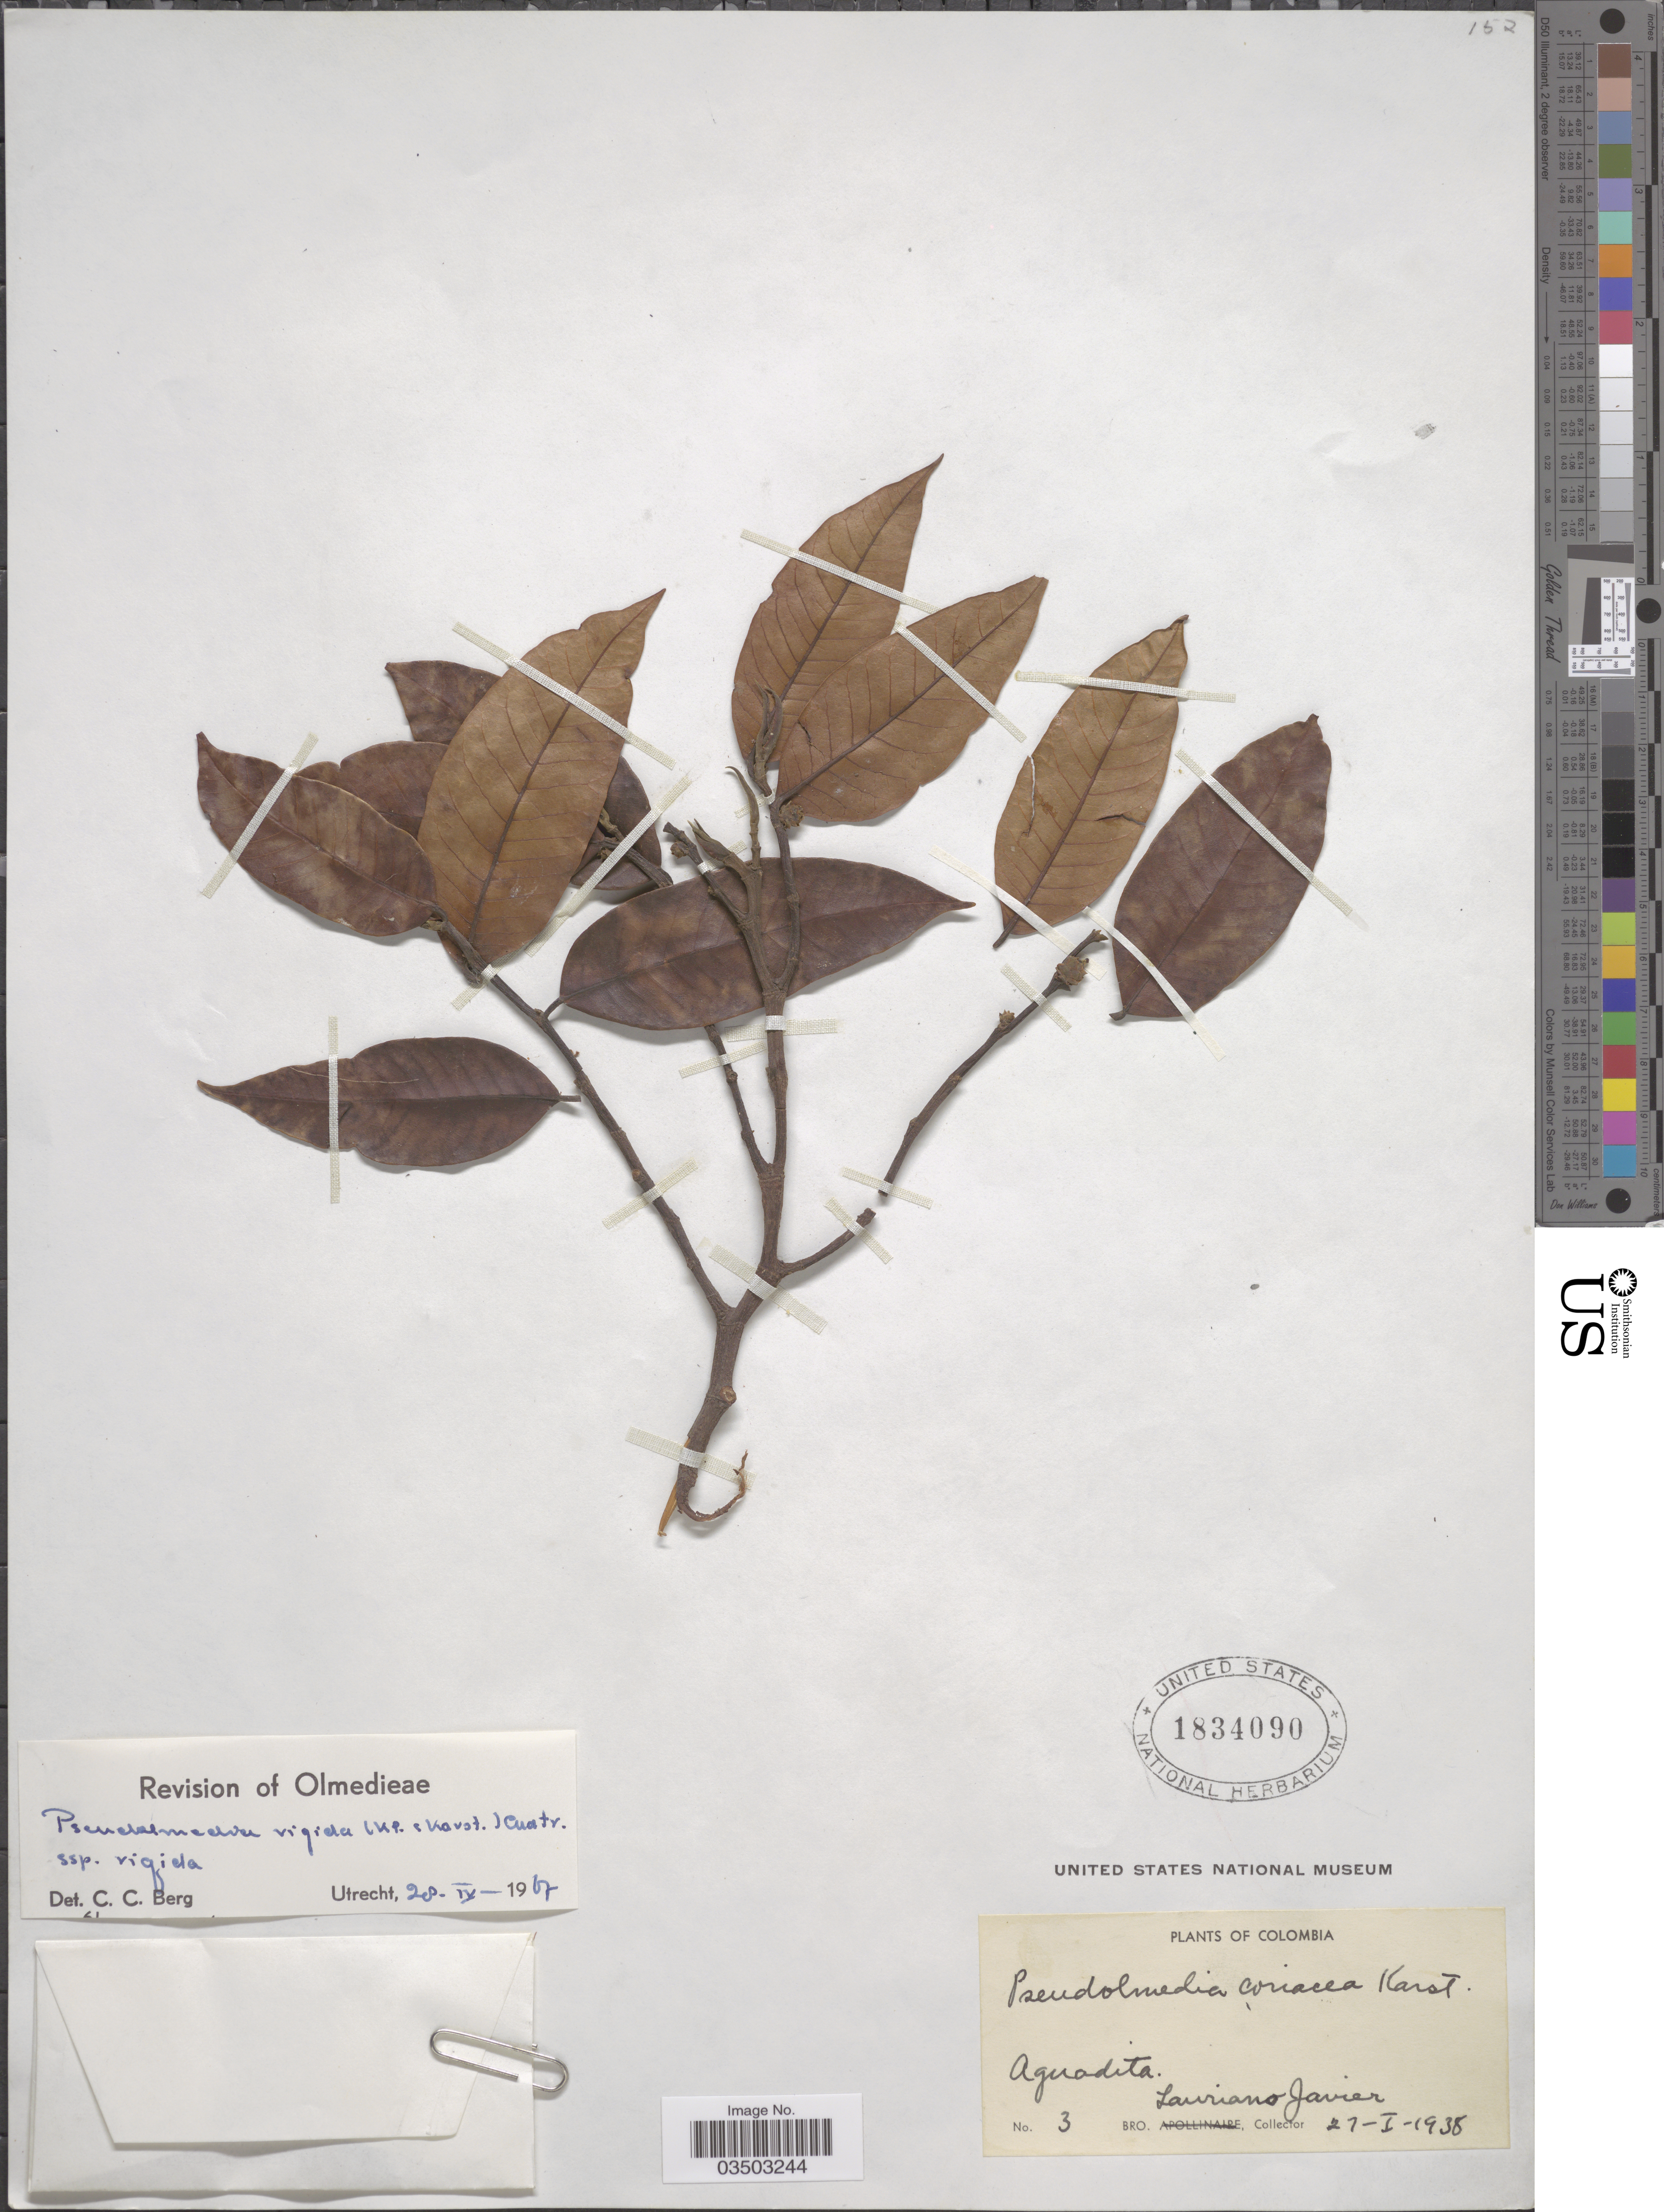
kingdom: Plantae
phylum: Tracheophyta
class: Magnoliopsida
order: Rosales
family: Moraceae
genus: Pseudolmedia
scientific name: Pseudolmedia rigida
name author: (Klotzsch & H. Karst.) Cuatrec.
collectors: L. Javier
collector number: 3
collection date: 1938-01-27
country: Colombia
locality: Aguadita.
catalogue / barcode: US 1834090